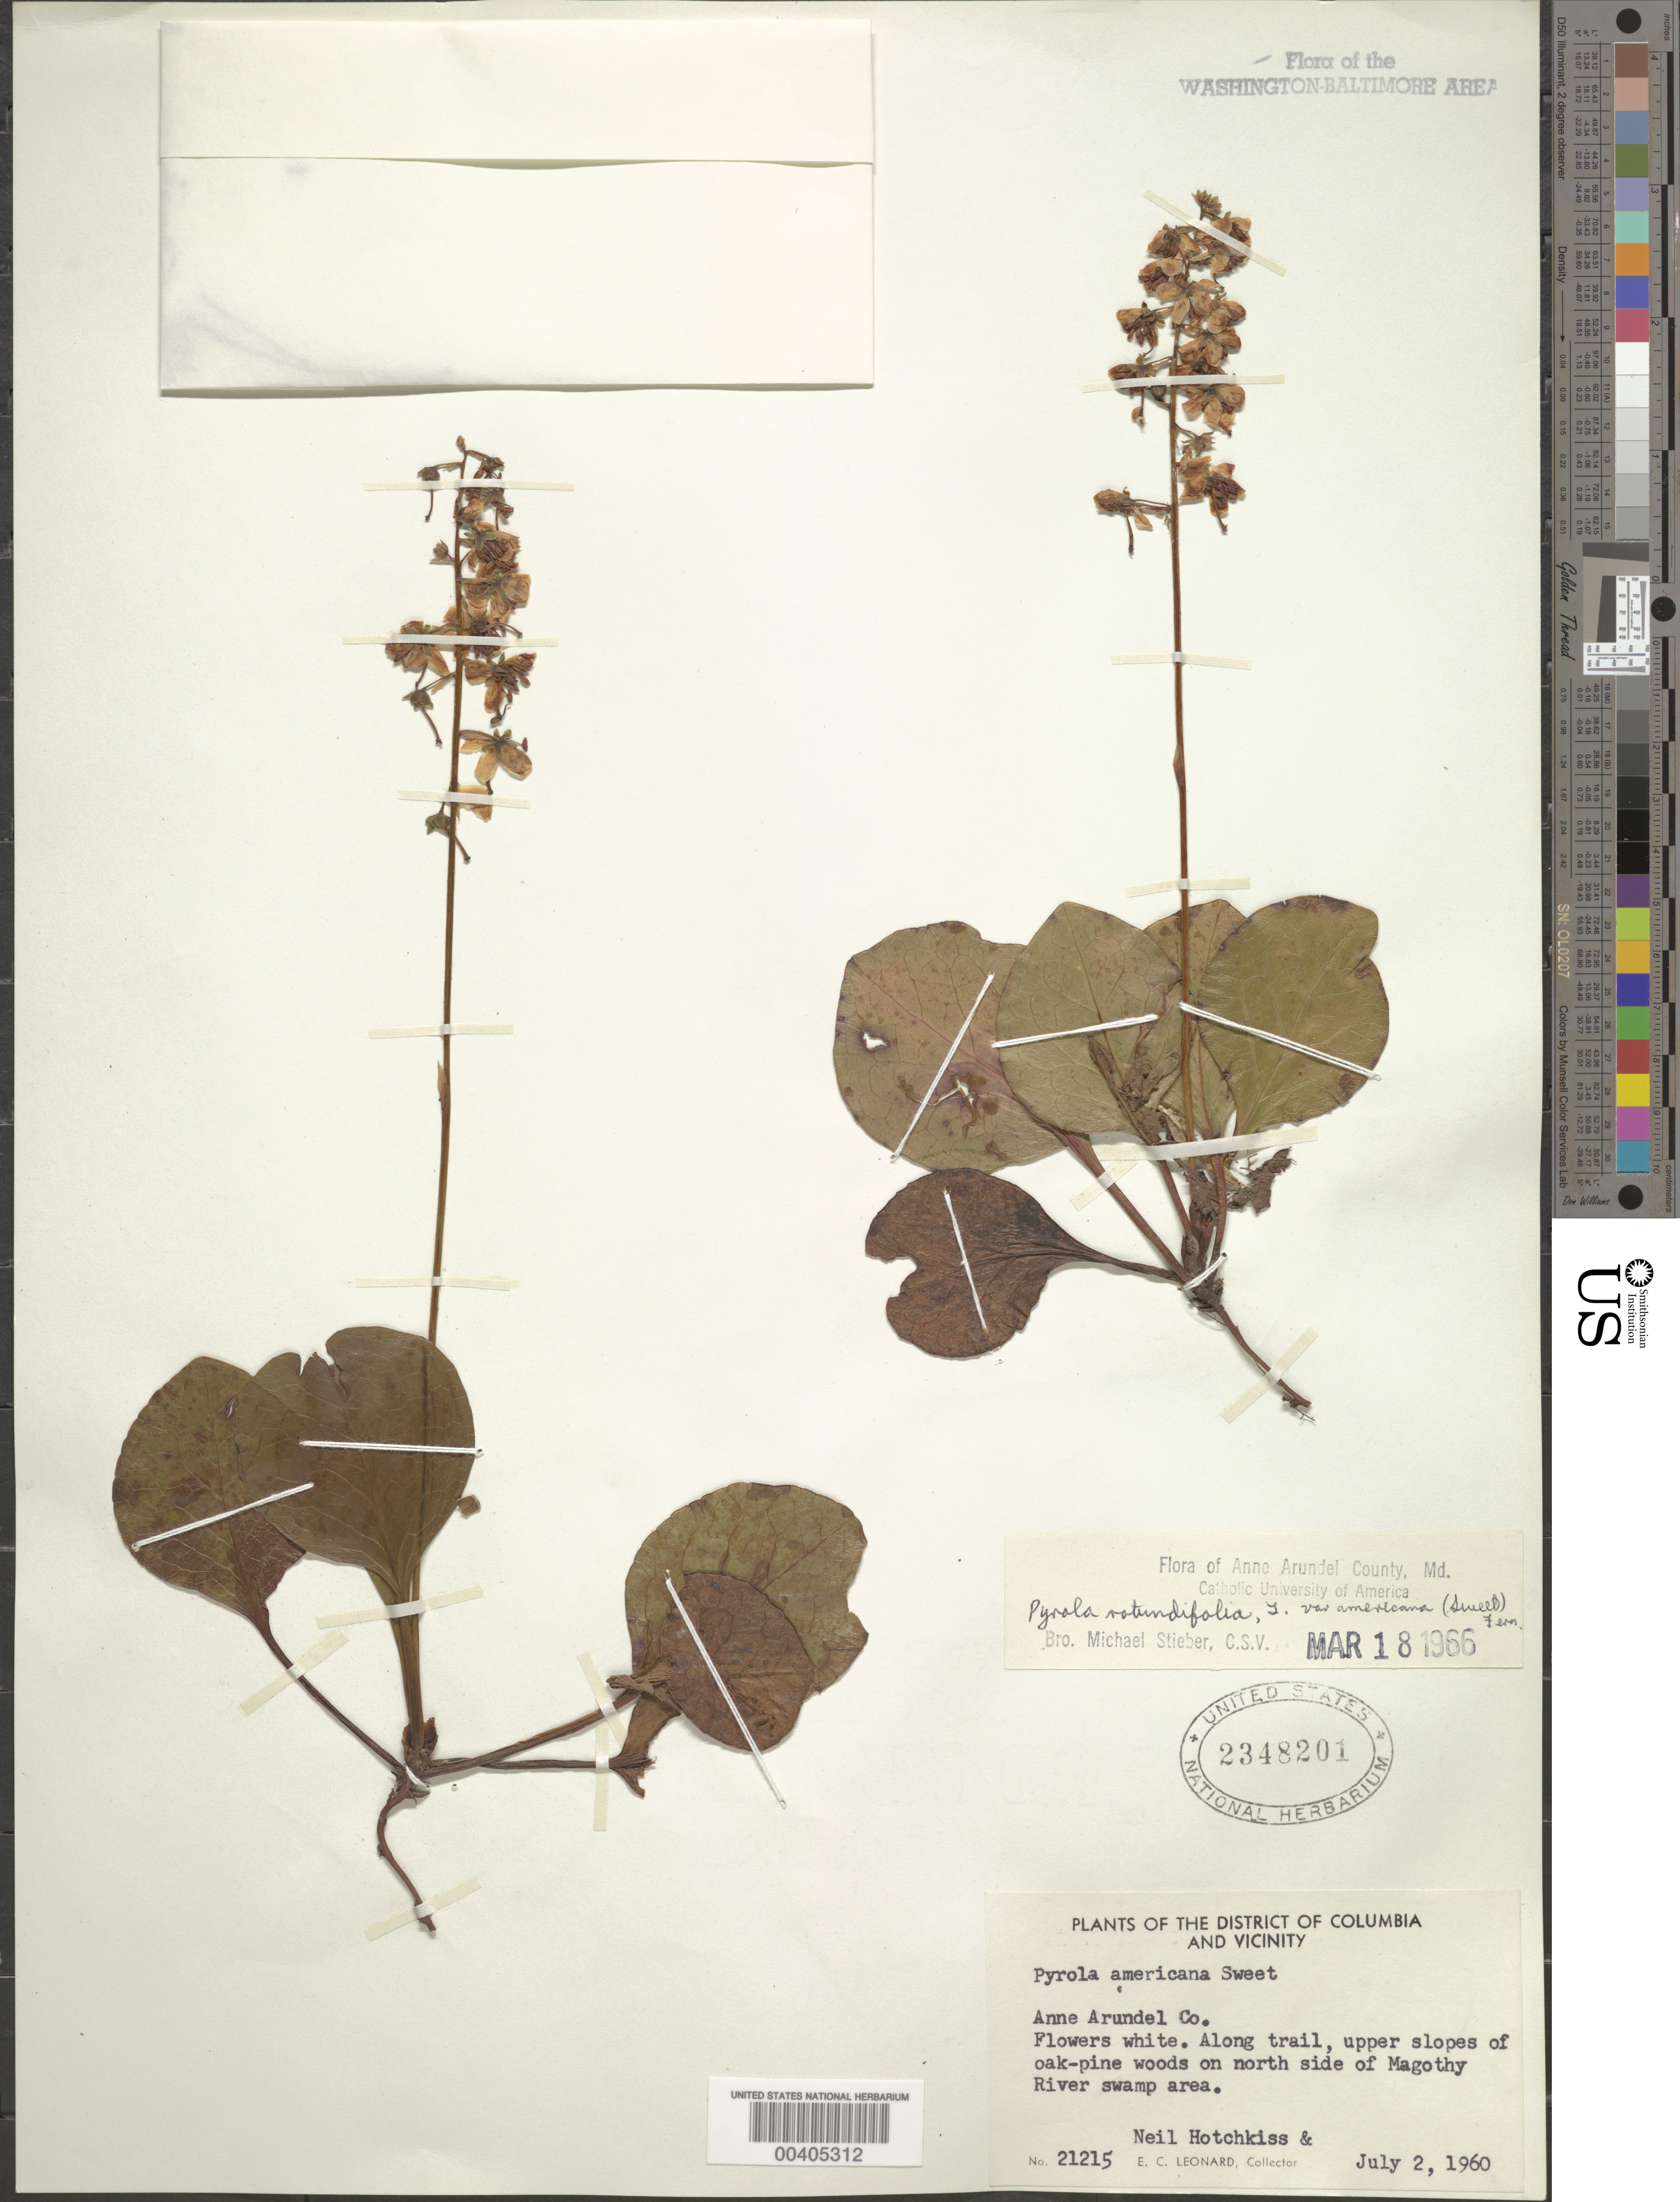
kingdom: Plantae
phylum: Tracheophyta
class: Magnoliopsida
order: Ericales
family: Ericaceae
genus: Pyrola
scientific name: Pyrola rotundifolia var. americana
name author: L.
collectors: N. Hotchkiss & E. C. Leonard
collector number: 21215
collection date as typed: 02 Jul 1960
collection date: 1960-07-02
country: United States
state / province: Maryland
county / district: Anne Arundel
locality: Magothy River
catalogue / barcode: US 2348201